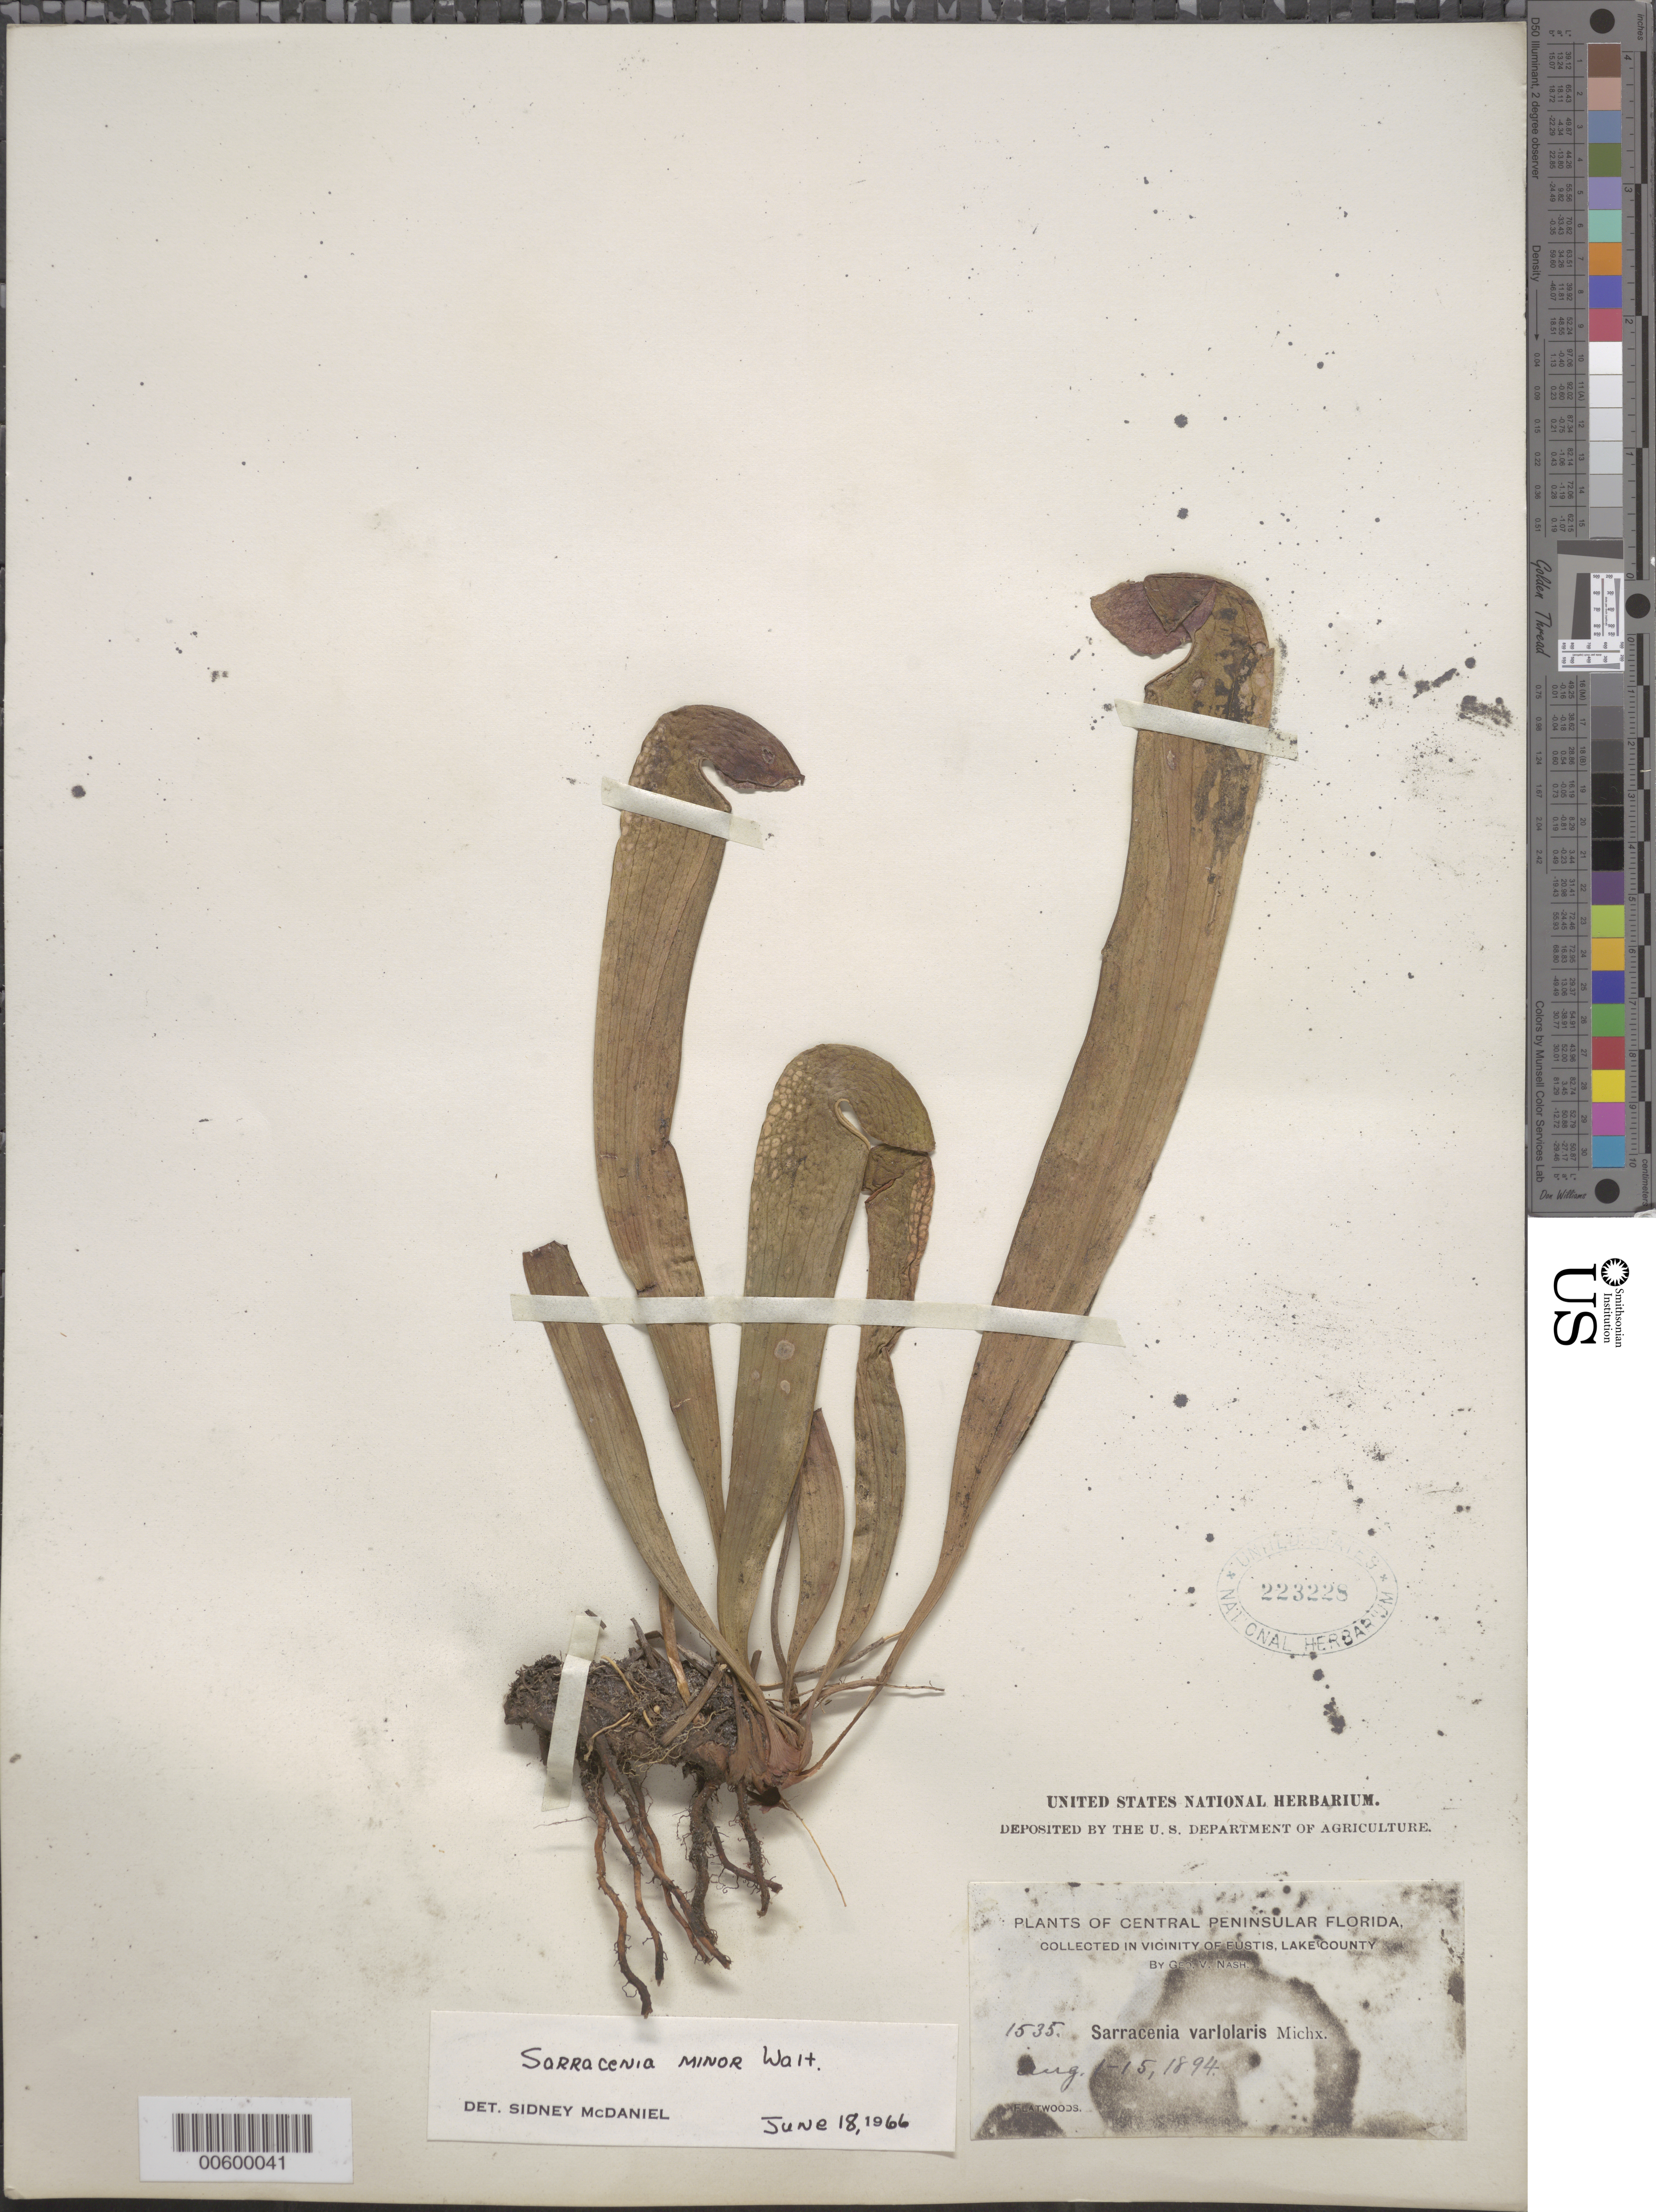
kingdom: Plantae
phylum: Tracheophyta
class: Magnoliopsida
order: Ericales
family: Sarraceniaceae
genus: Sarracenia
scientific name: Sarracenia minor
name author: Walter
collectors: G. V. Nash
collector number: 1535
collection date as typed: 01 Aug 1894 to 15 Aug 1894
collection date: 1894-08-01/1894-08-15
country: United States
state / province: Florida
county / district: Lake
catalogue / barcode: US 223228